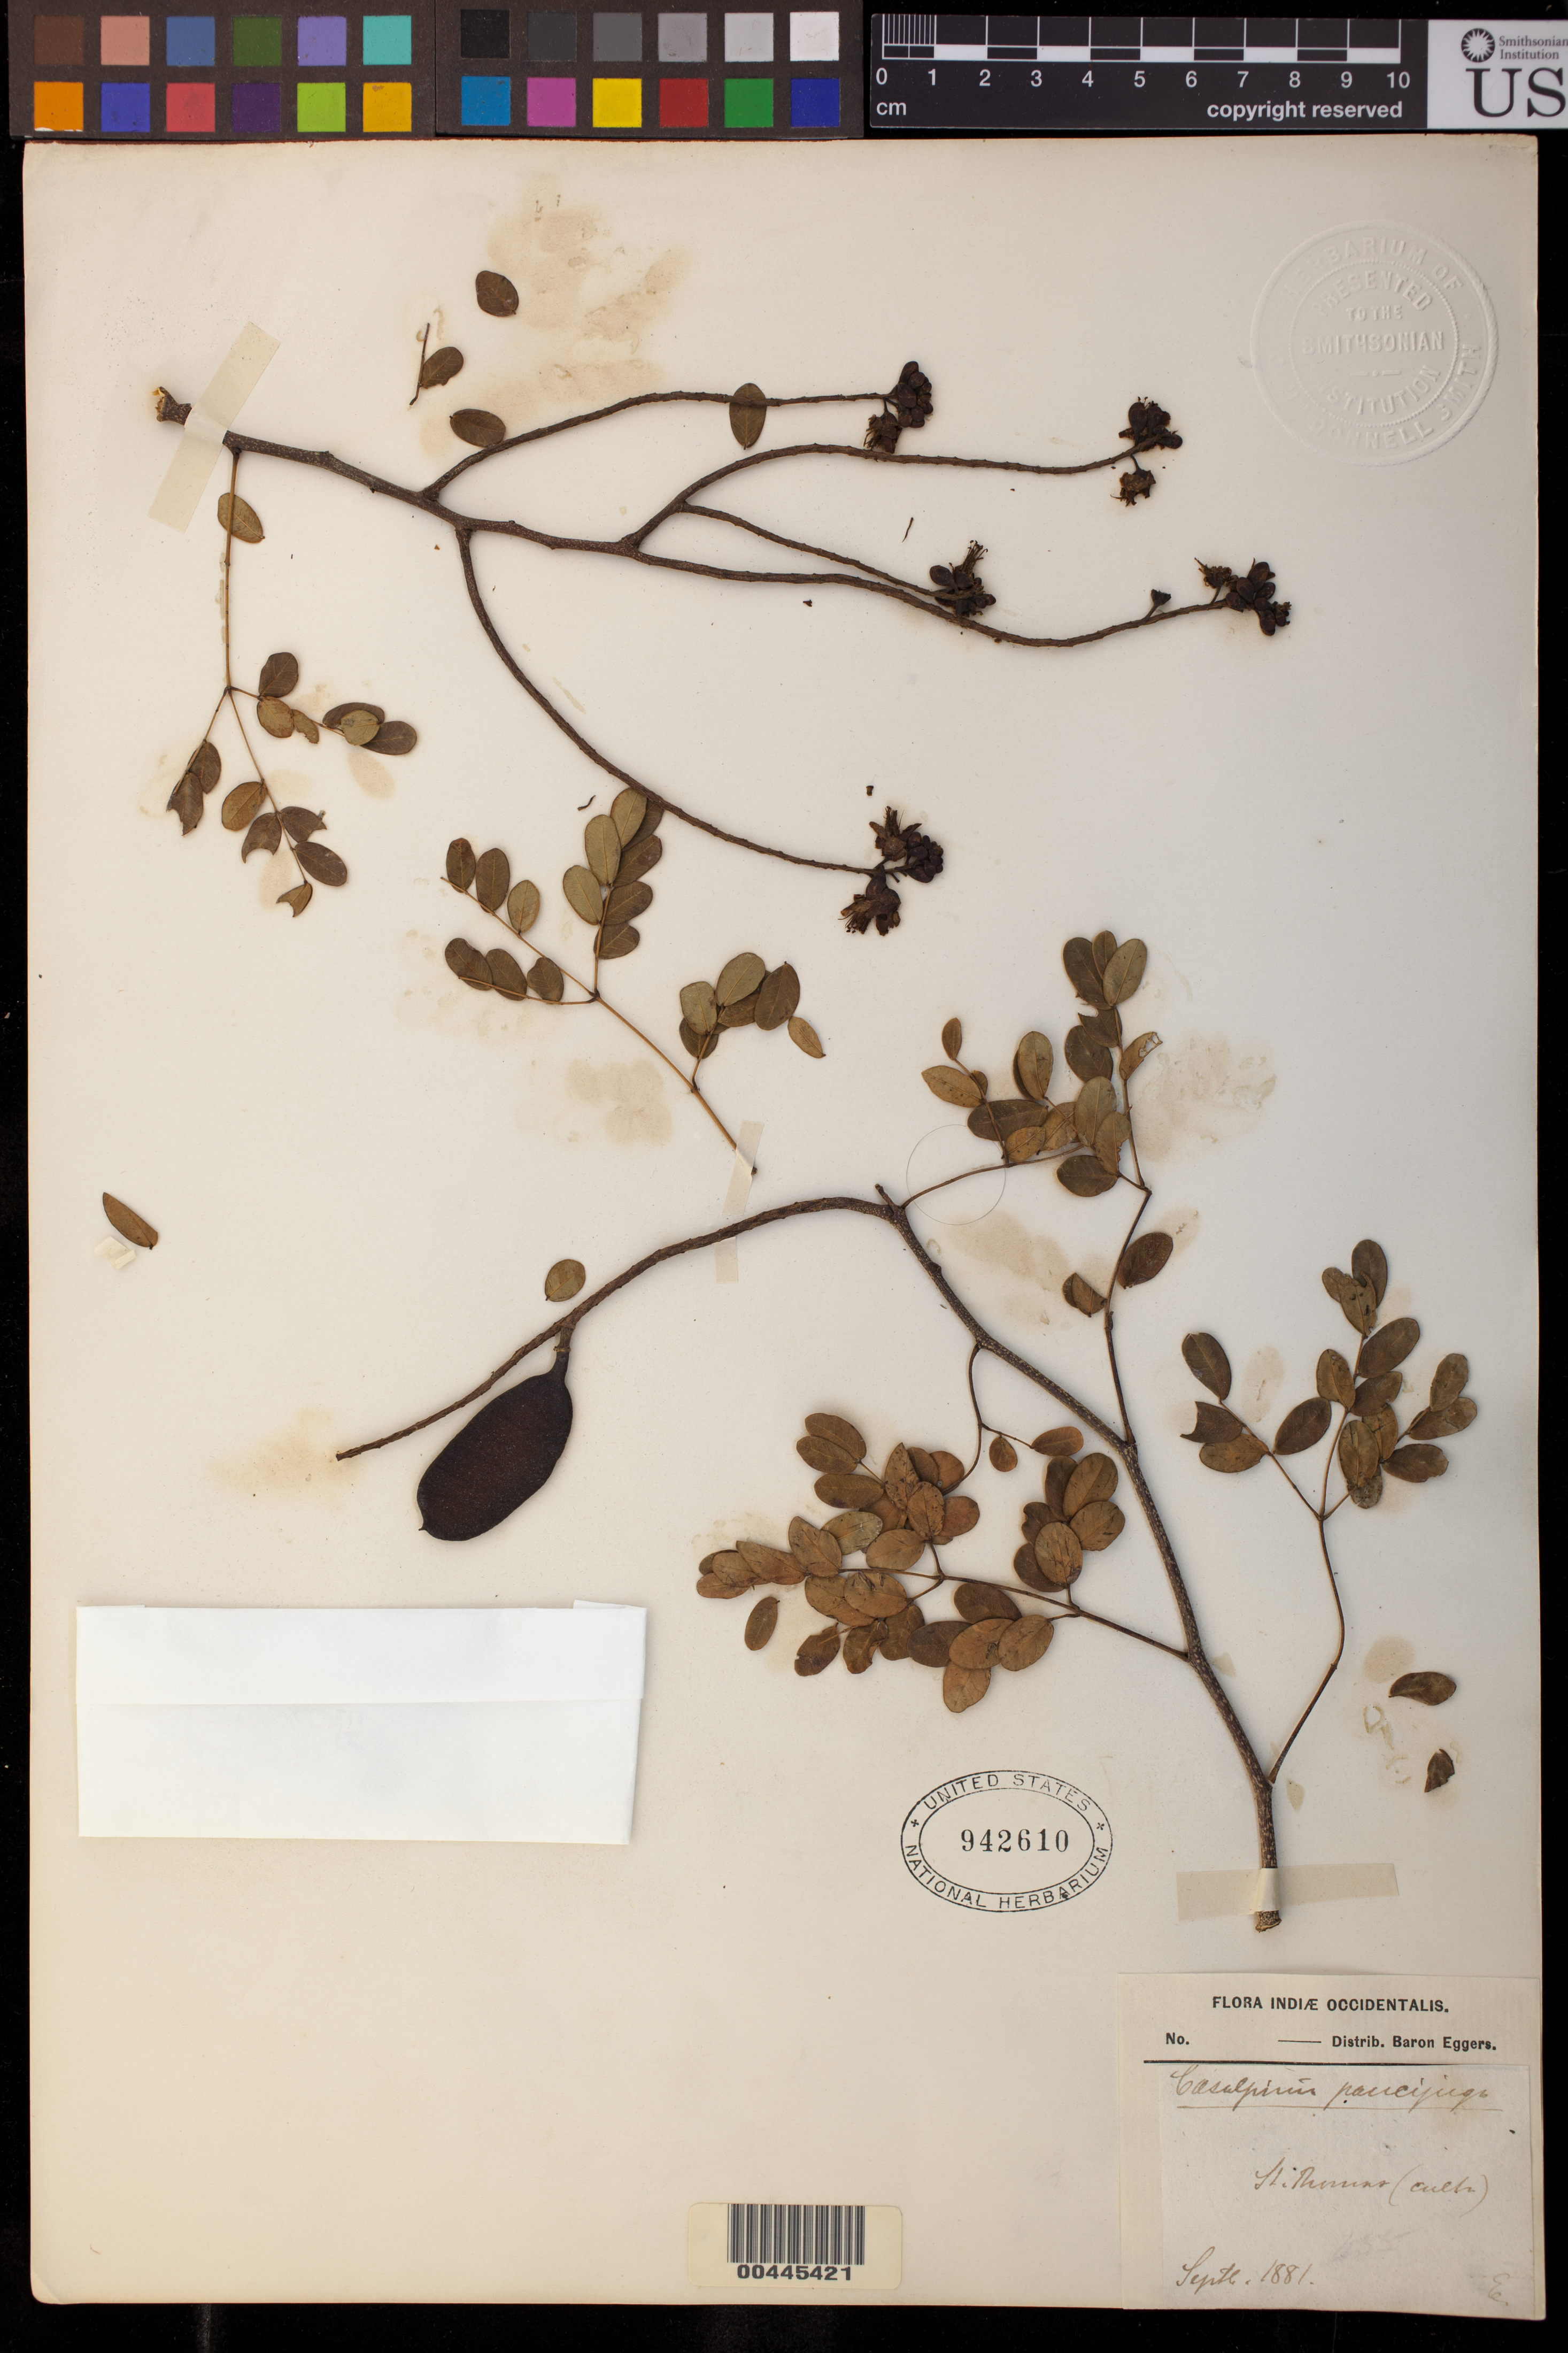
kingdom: Plantae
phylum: Tracheophyta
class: Magnoliopsida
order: Fabales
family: Fabaceae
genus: Libidibia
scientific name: Libidibia punctata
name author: (Willd.) Britton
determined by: Strong, Mark T., (BOT), Smithsonian Institution - National Museum of Natural History (UNITED STATES)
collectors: H. F. A. von Eggers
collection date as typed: Sep 1881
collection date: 1881-09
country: U.S. Virgin Islands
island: St. Thomas Island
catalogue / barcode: US 942610